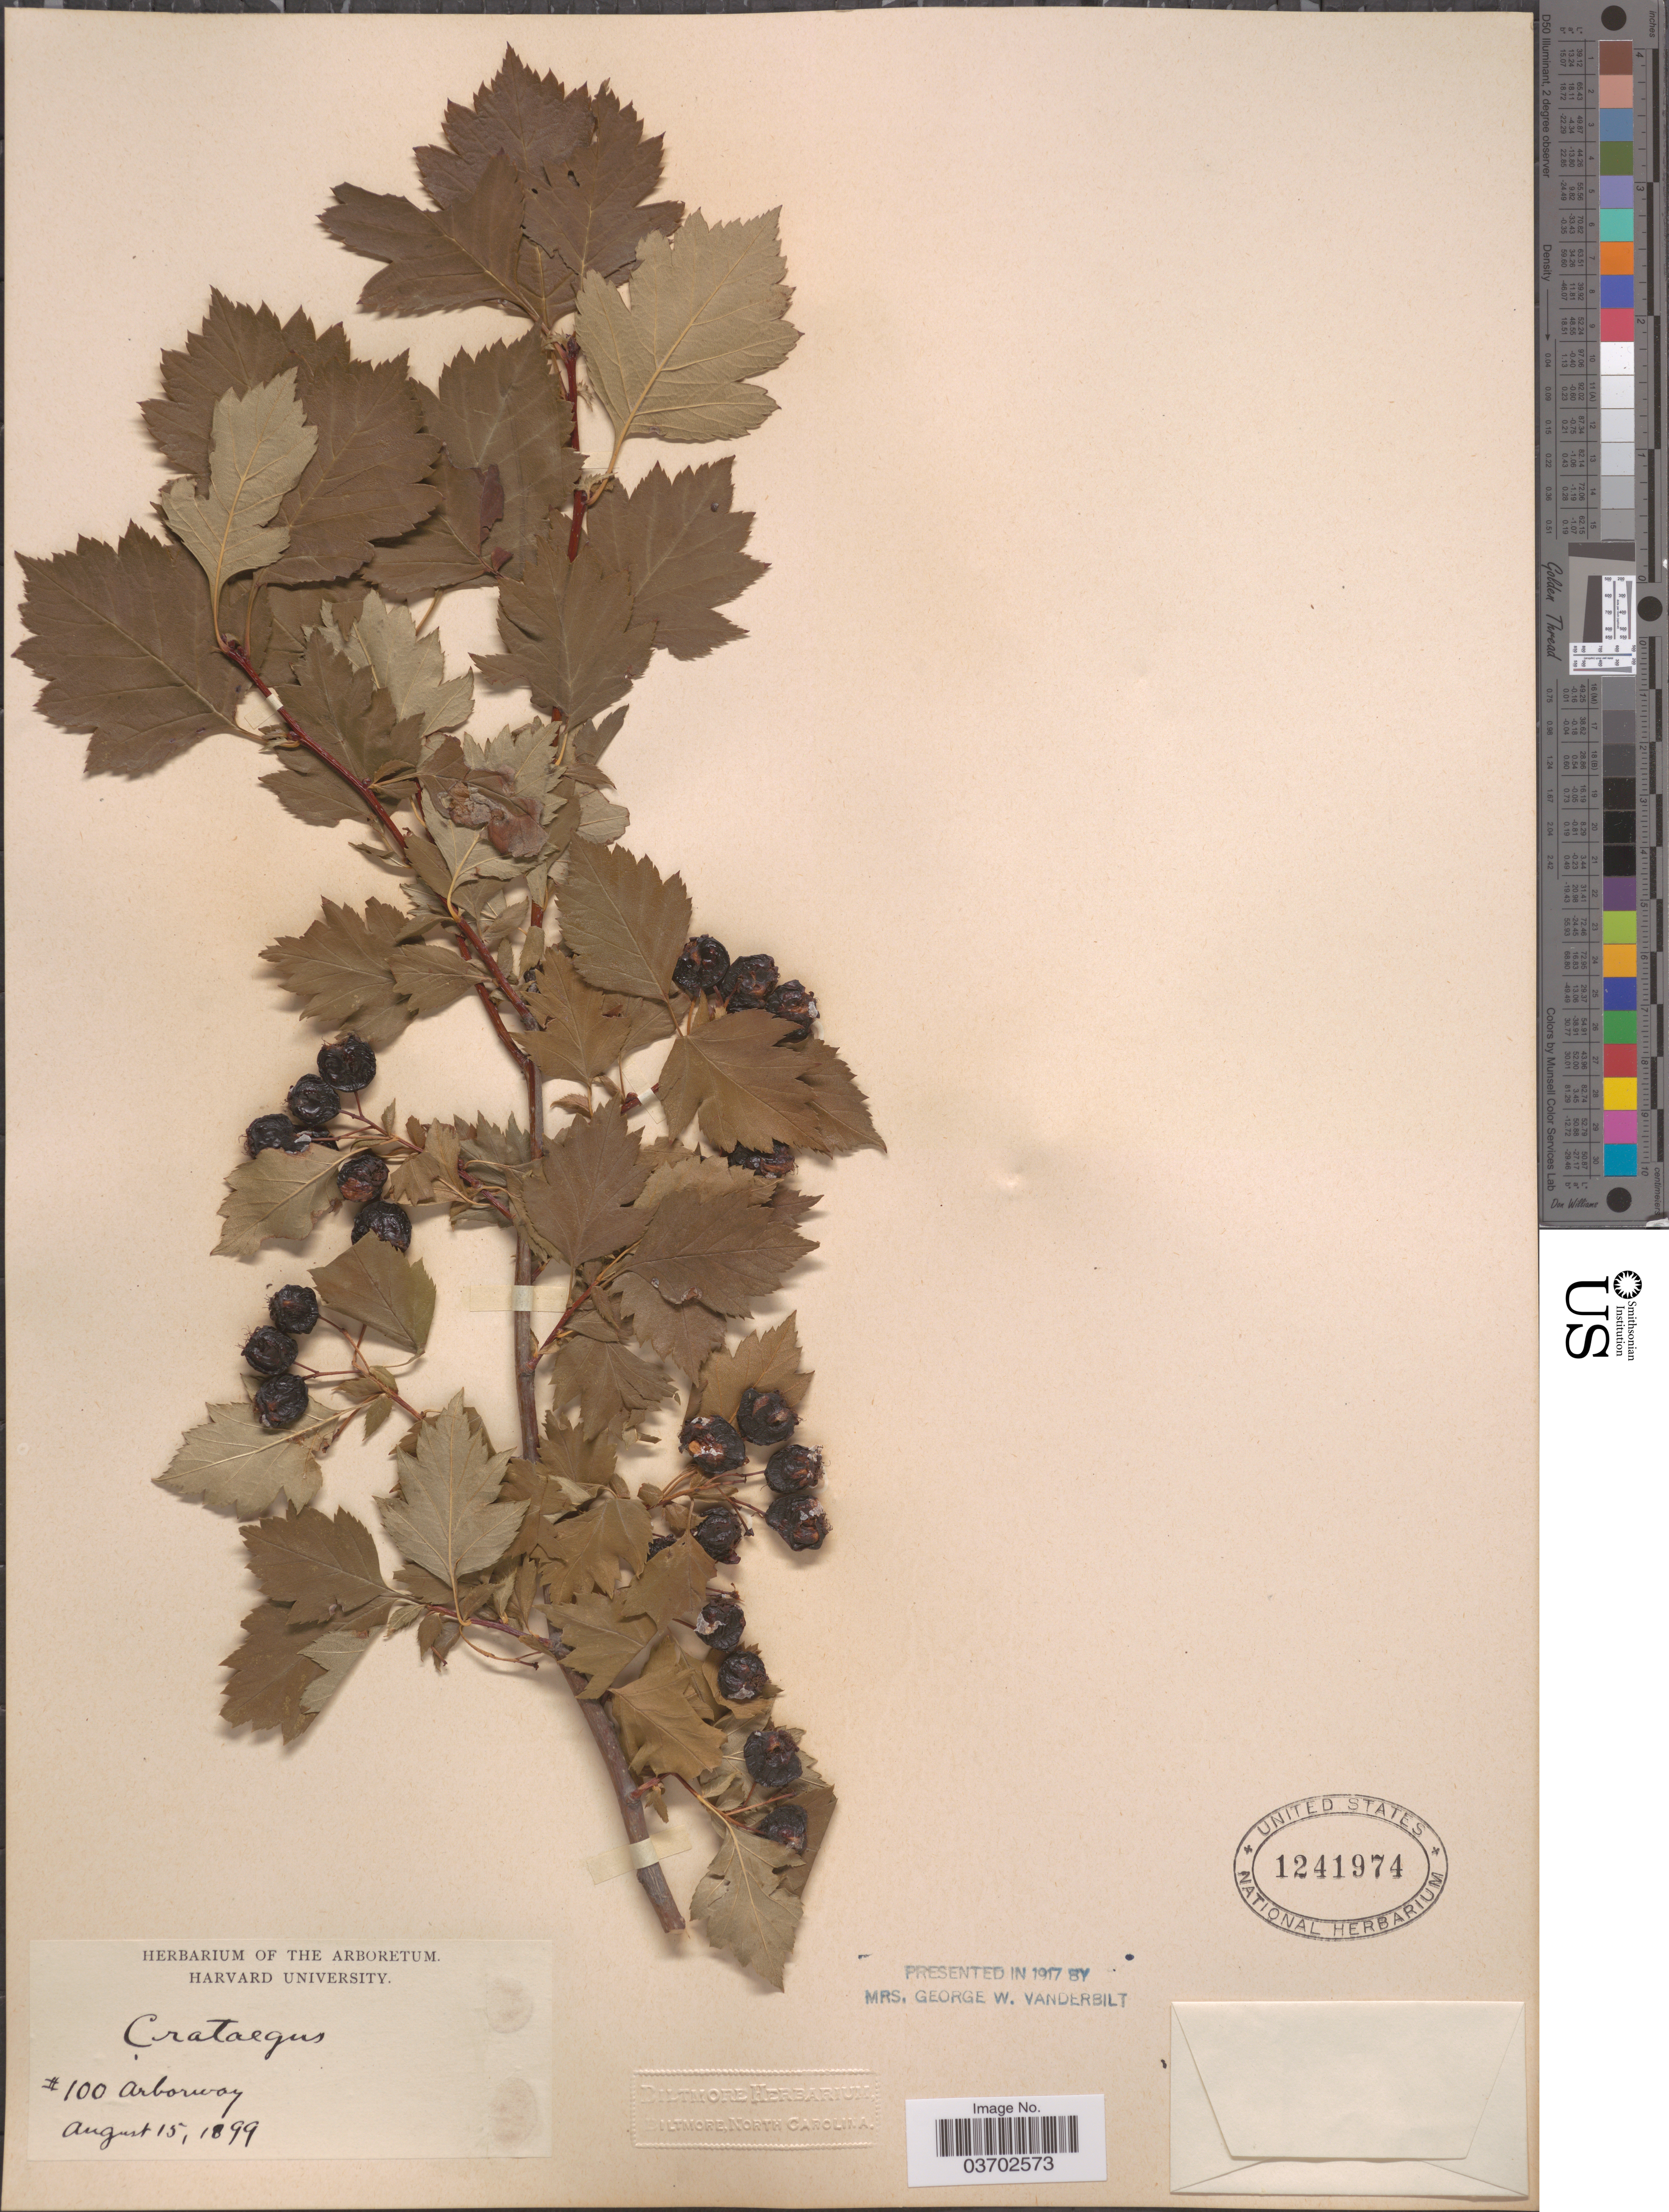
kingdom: Plantae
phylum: Tracheophyta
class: Magnoliopsida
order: Rosales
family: Rosaceae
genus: Crataegus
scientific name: Crataegus sp.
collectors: Ex herb. of the Arboretum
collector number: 100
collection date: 1899-08-15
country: United States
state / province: Massachusetts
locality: Arborway.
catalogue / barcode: US 1241974